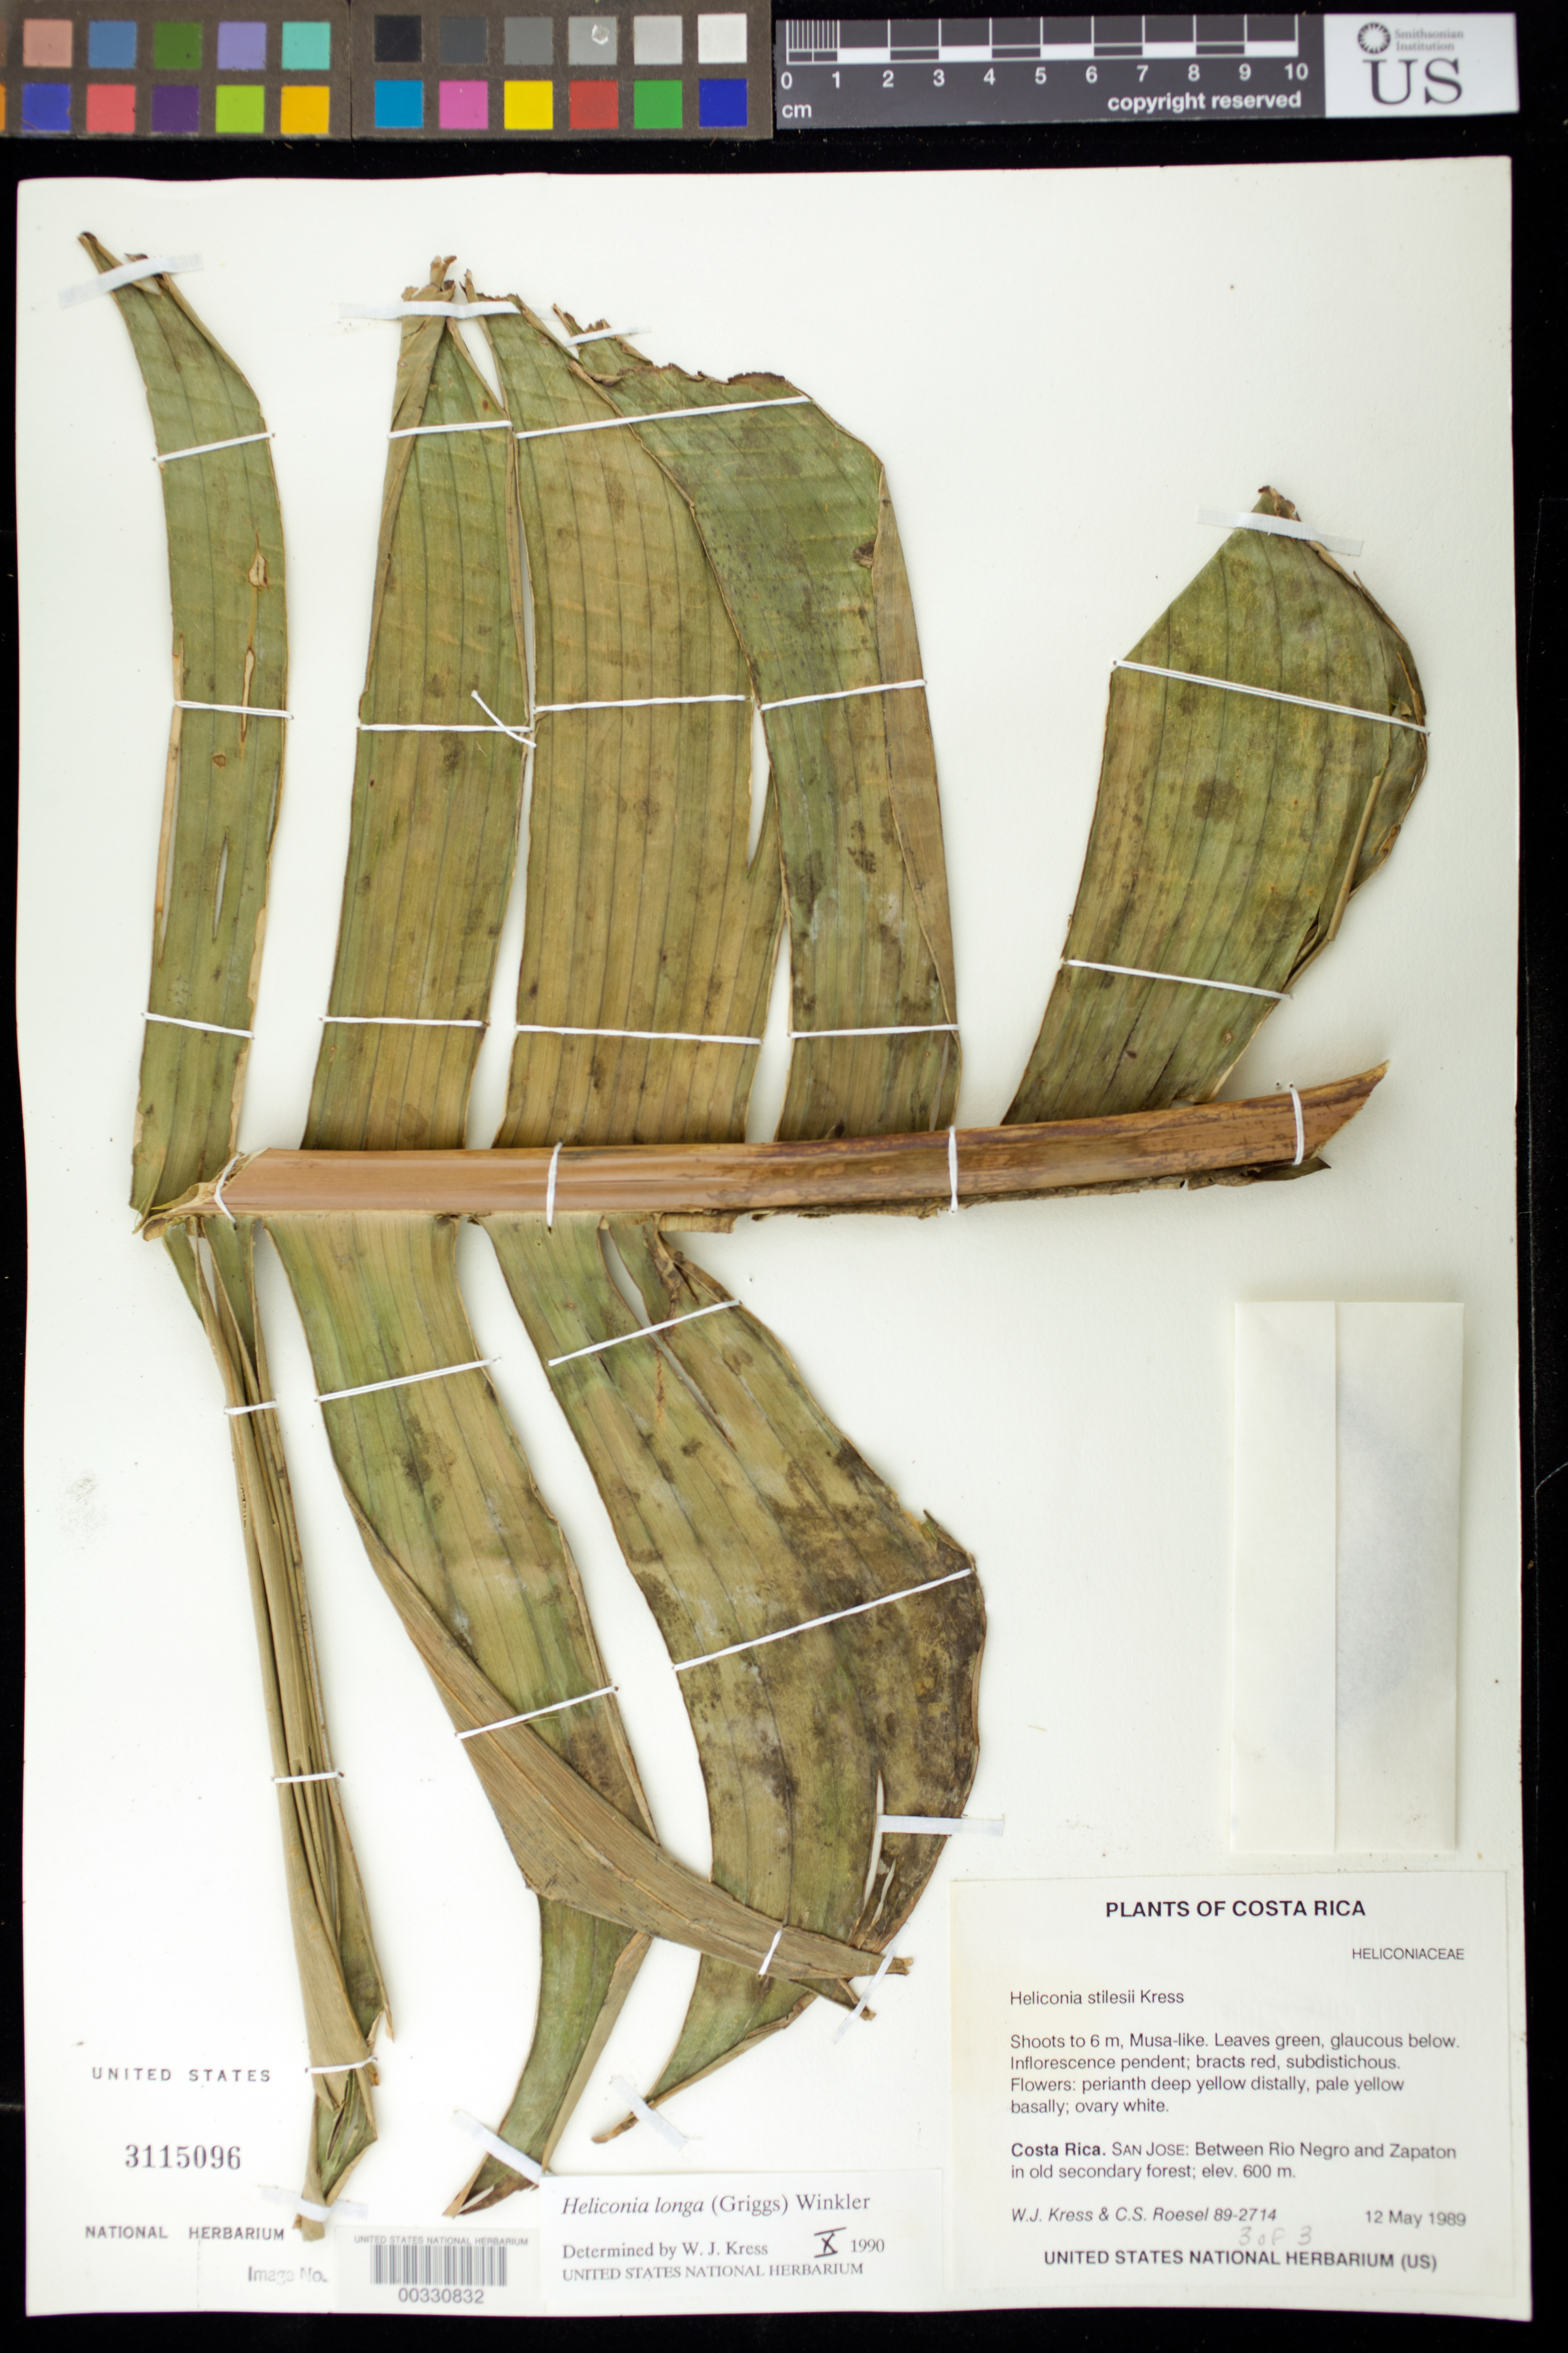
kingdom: Plantae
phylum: Tracheophyta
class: Liliopsida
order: Zingiberales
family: Heliconiaceae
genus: Heliconia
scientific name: Heliconia longa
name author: (R.F. Griggs) H.J.P. Winkl.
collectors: W. J. Kress & C. S. Roesel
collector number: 89-2714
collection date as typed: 12 May 1989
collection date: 1989-05-12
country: Costa Rica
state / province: San José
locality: Between rio negro and zapaton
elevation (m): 600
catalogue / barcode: US 3115096